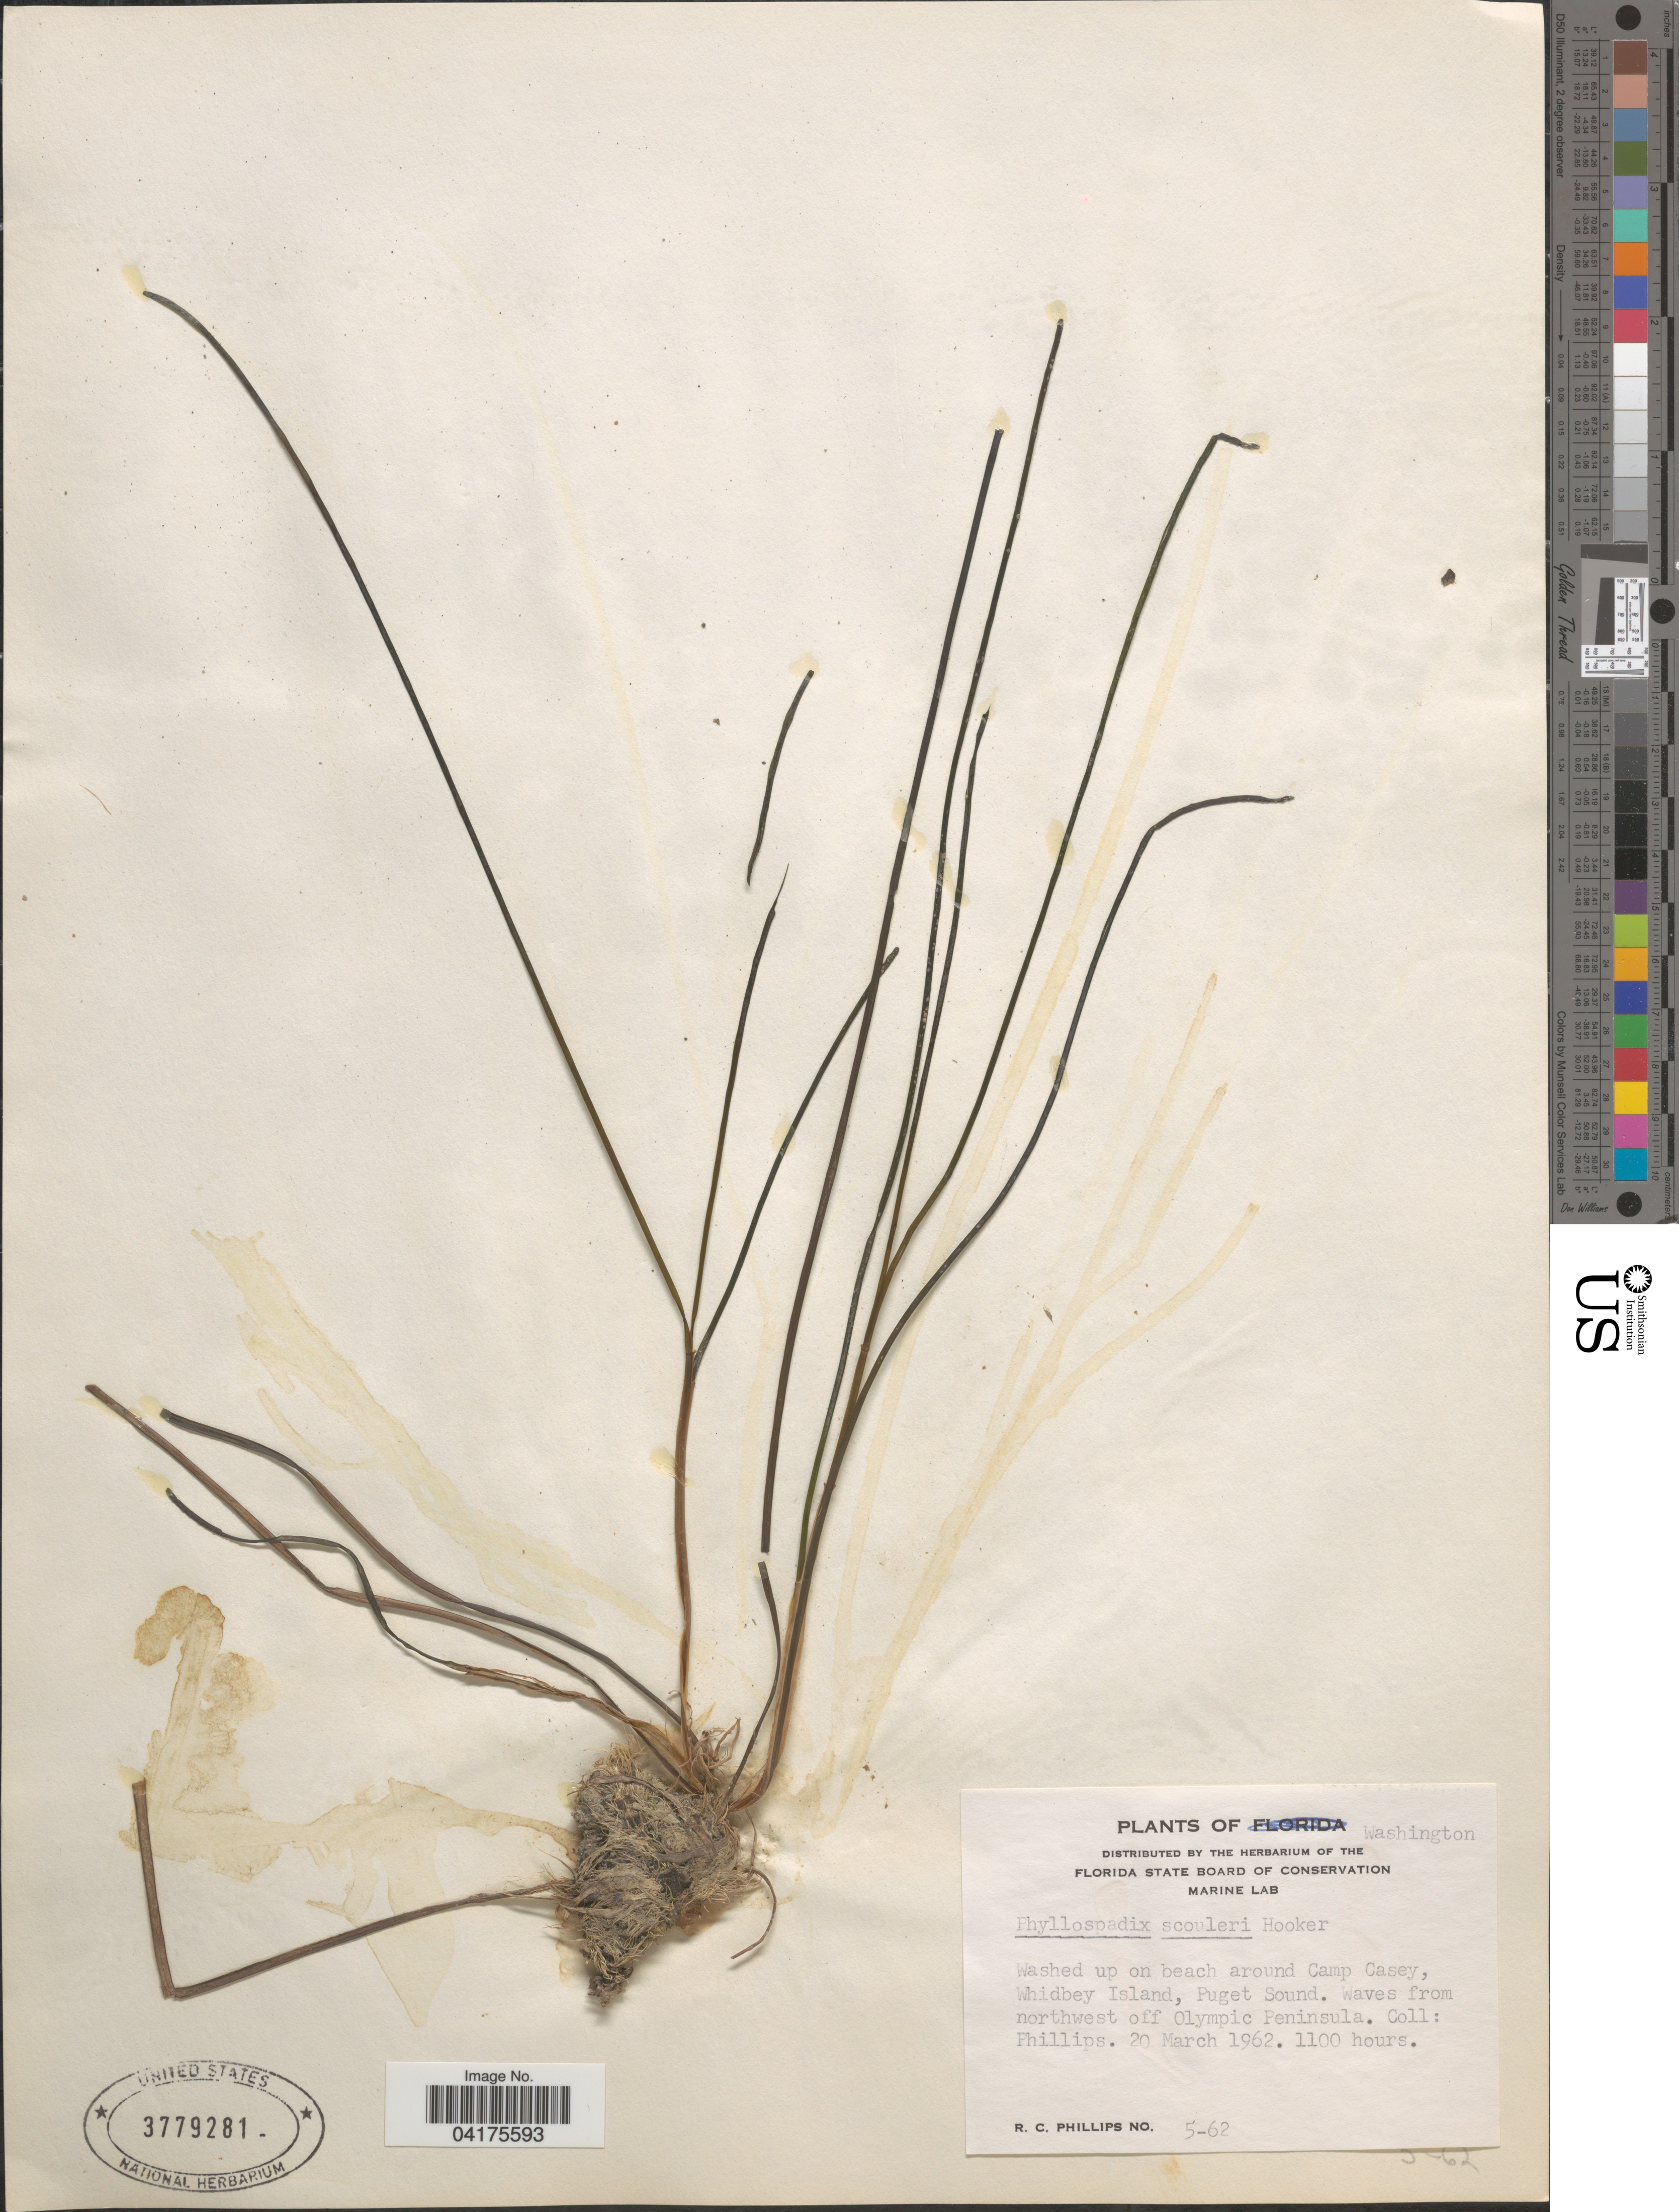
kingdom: Plantae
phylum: Tracheophyta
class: Liliopsida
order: Alismatales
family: Zosteraceae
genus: Phyllospadix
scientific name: Phyllospadix scouleri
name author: Hook.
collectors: R. C. Phillips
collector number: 5-62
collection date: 1962-03-20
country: United States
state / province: Washington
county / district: King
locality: Washed up on beach around Camp Casey, Whidbey Island, Puget Sound. Waves from northwest off Olympic Peninsula.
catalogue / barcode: US 3779281